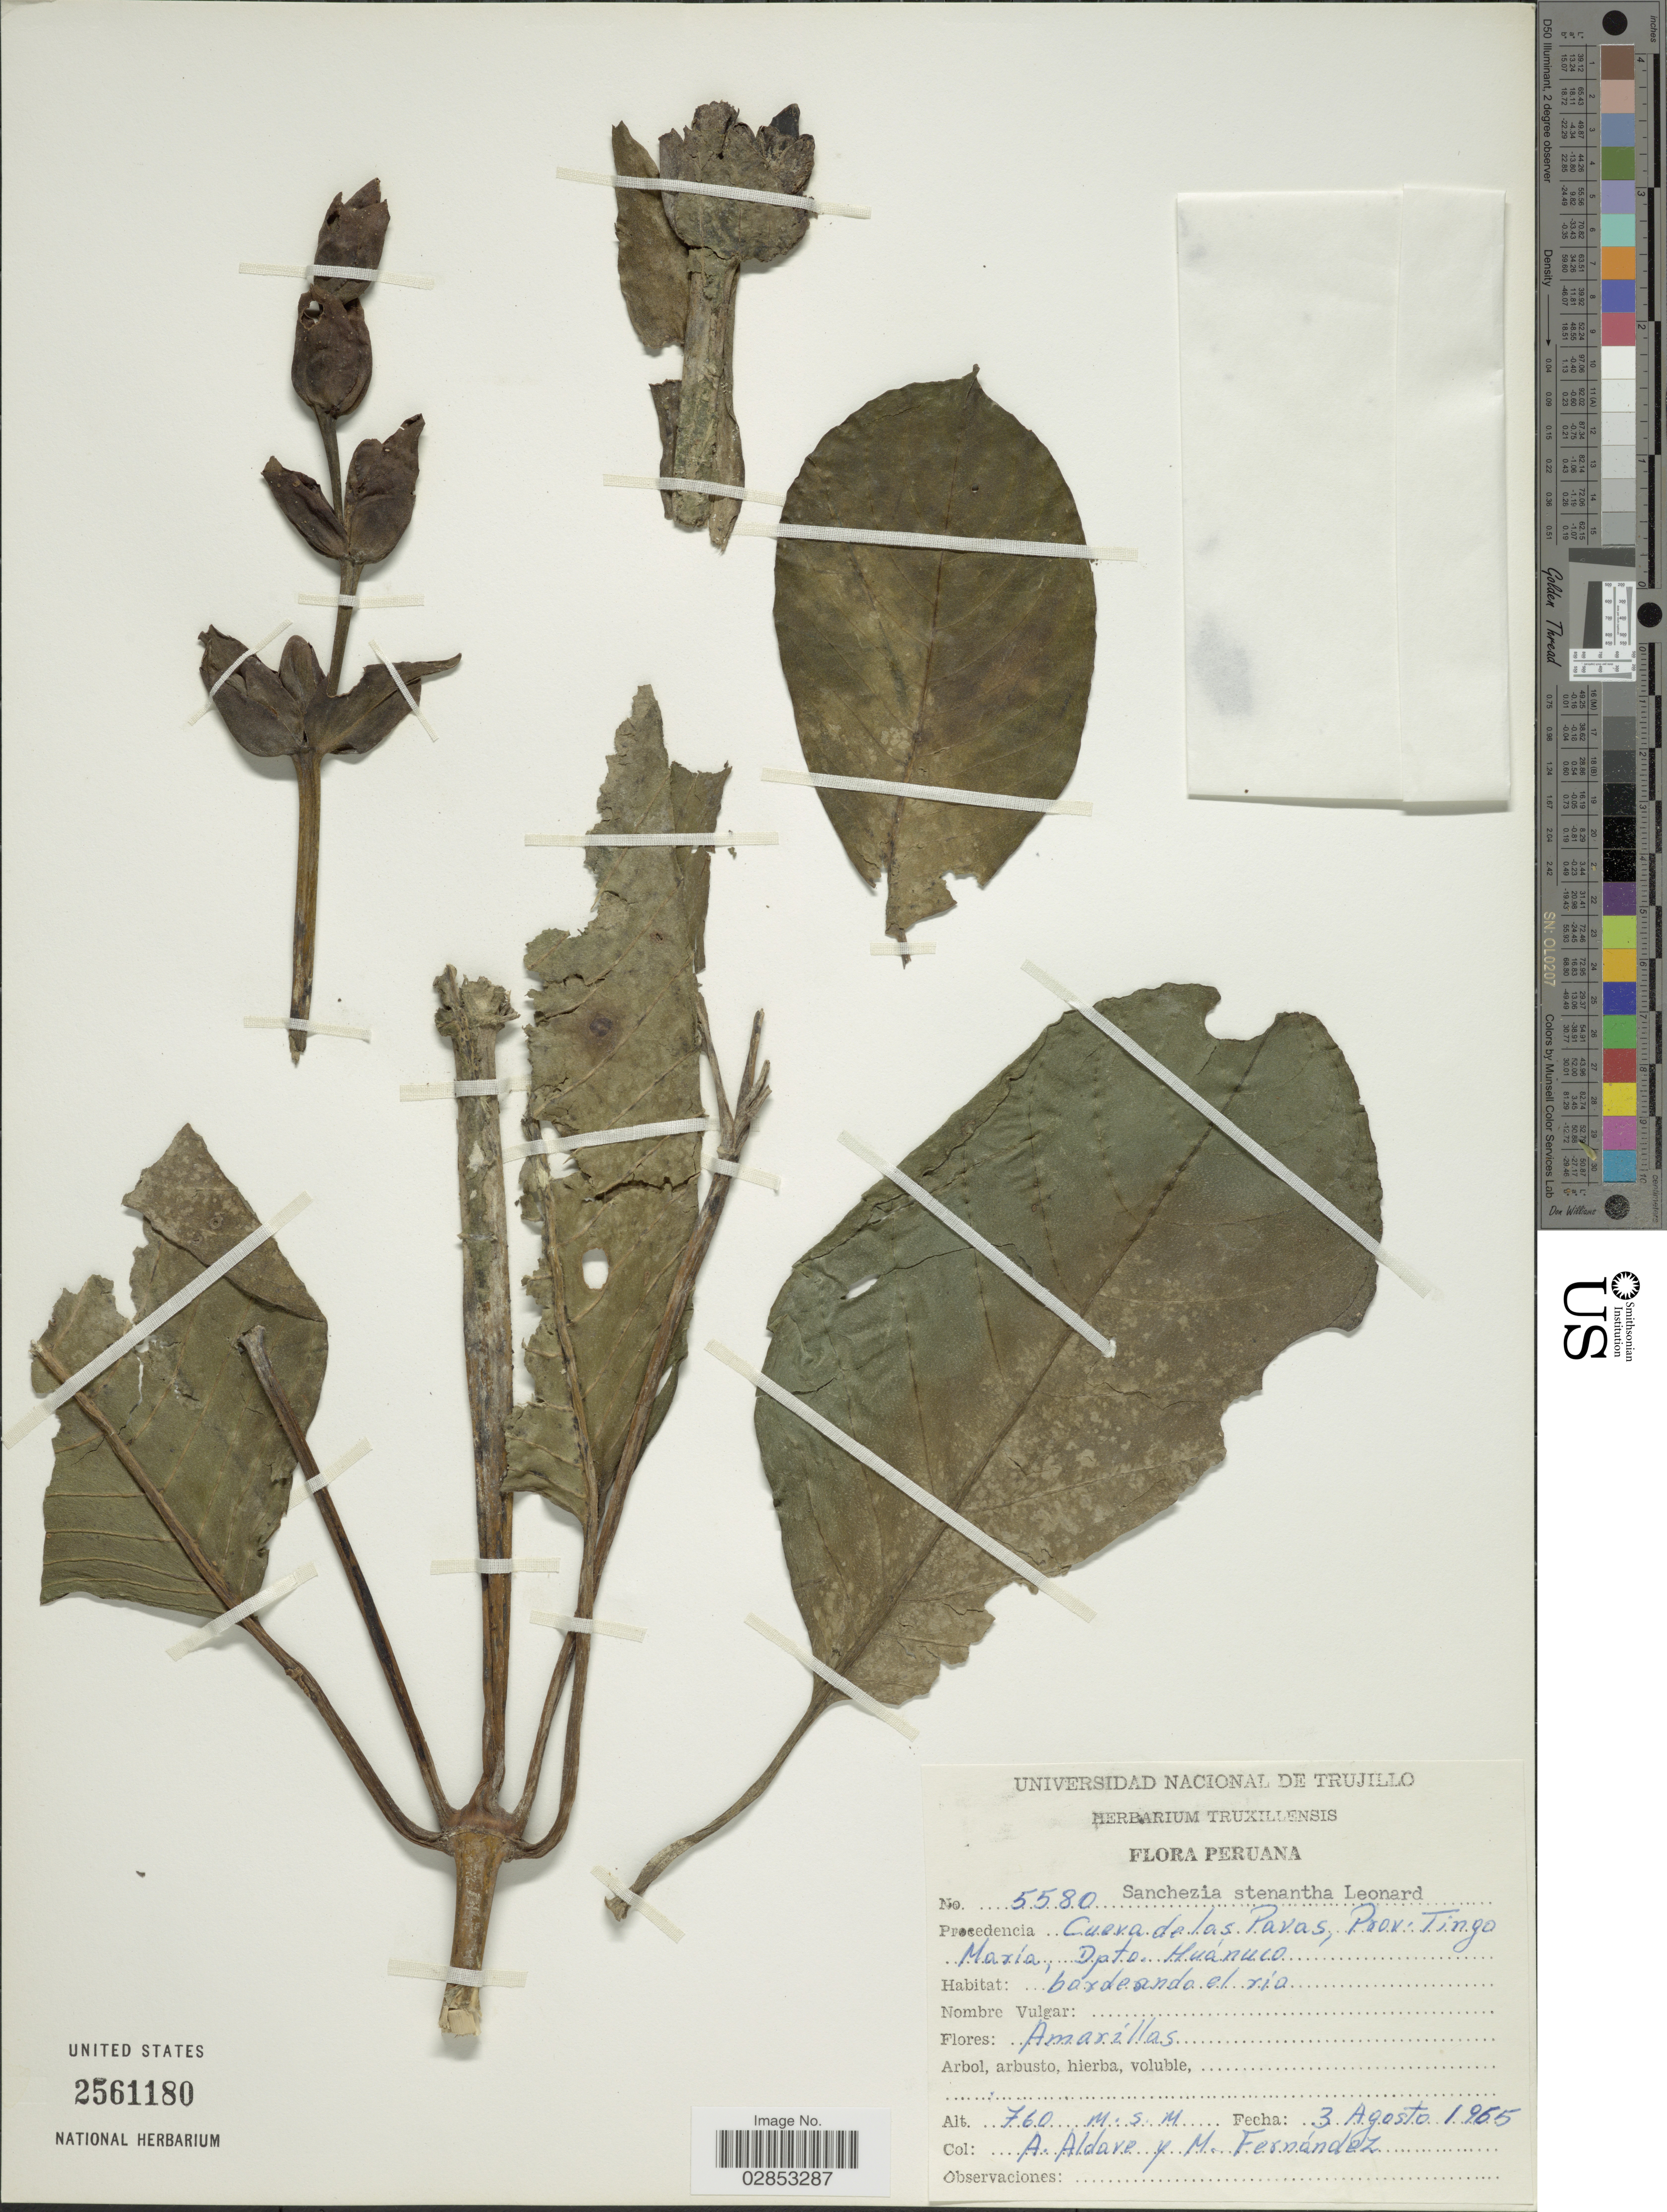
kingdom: Plantae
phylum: Tracheophyta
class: Magnoliopsida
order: Lamiales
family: Acanthaceae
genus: Sanchezia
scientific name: Sanchezia ovata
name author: Ruiz & Pav.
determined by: Azevedo, Igor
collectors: A. Aldave & M. Fernández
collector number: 5580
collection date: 1965-08-03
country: Peru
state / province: Huánuco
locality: Procedencia Cueva de las Pavas, Prov. Tingo María, Dpto. Huánuco.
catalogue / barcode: US 2561180